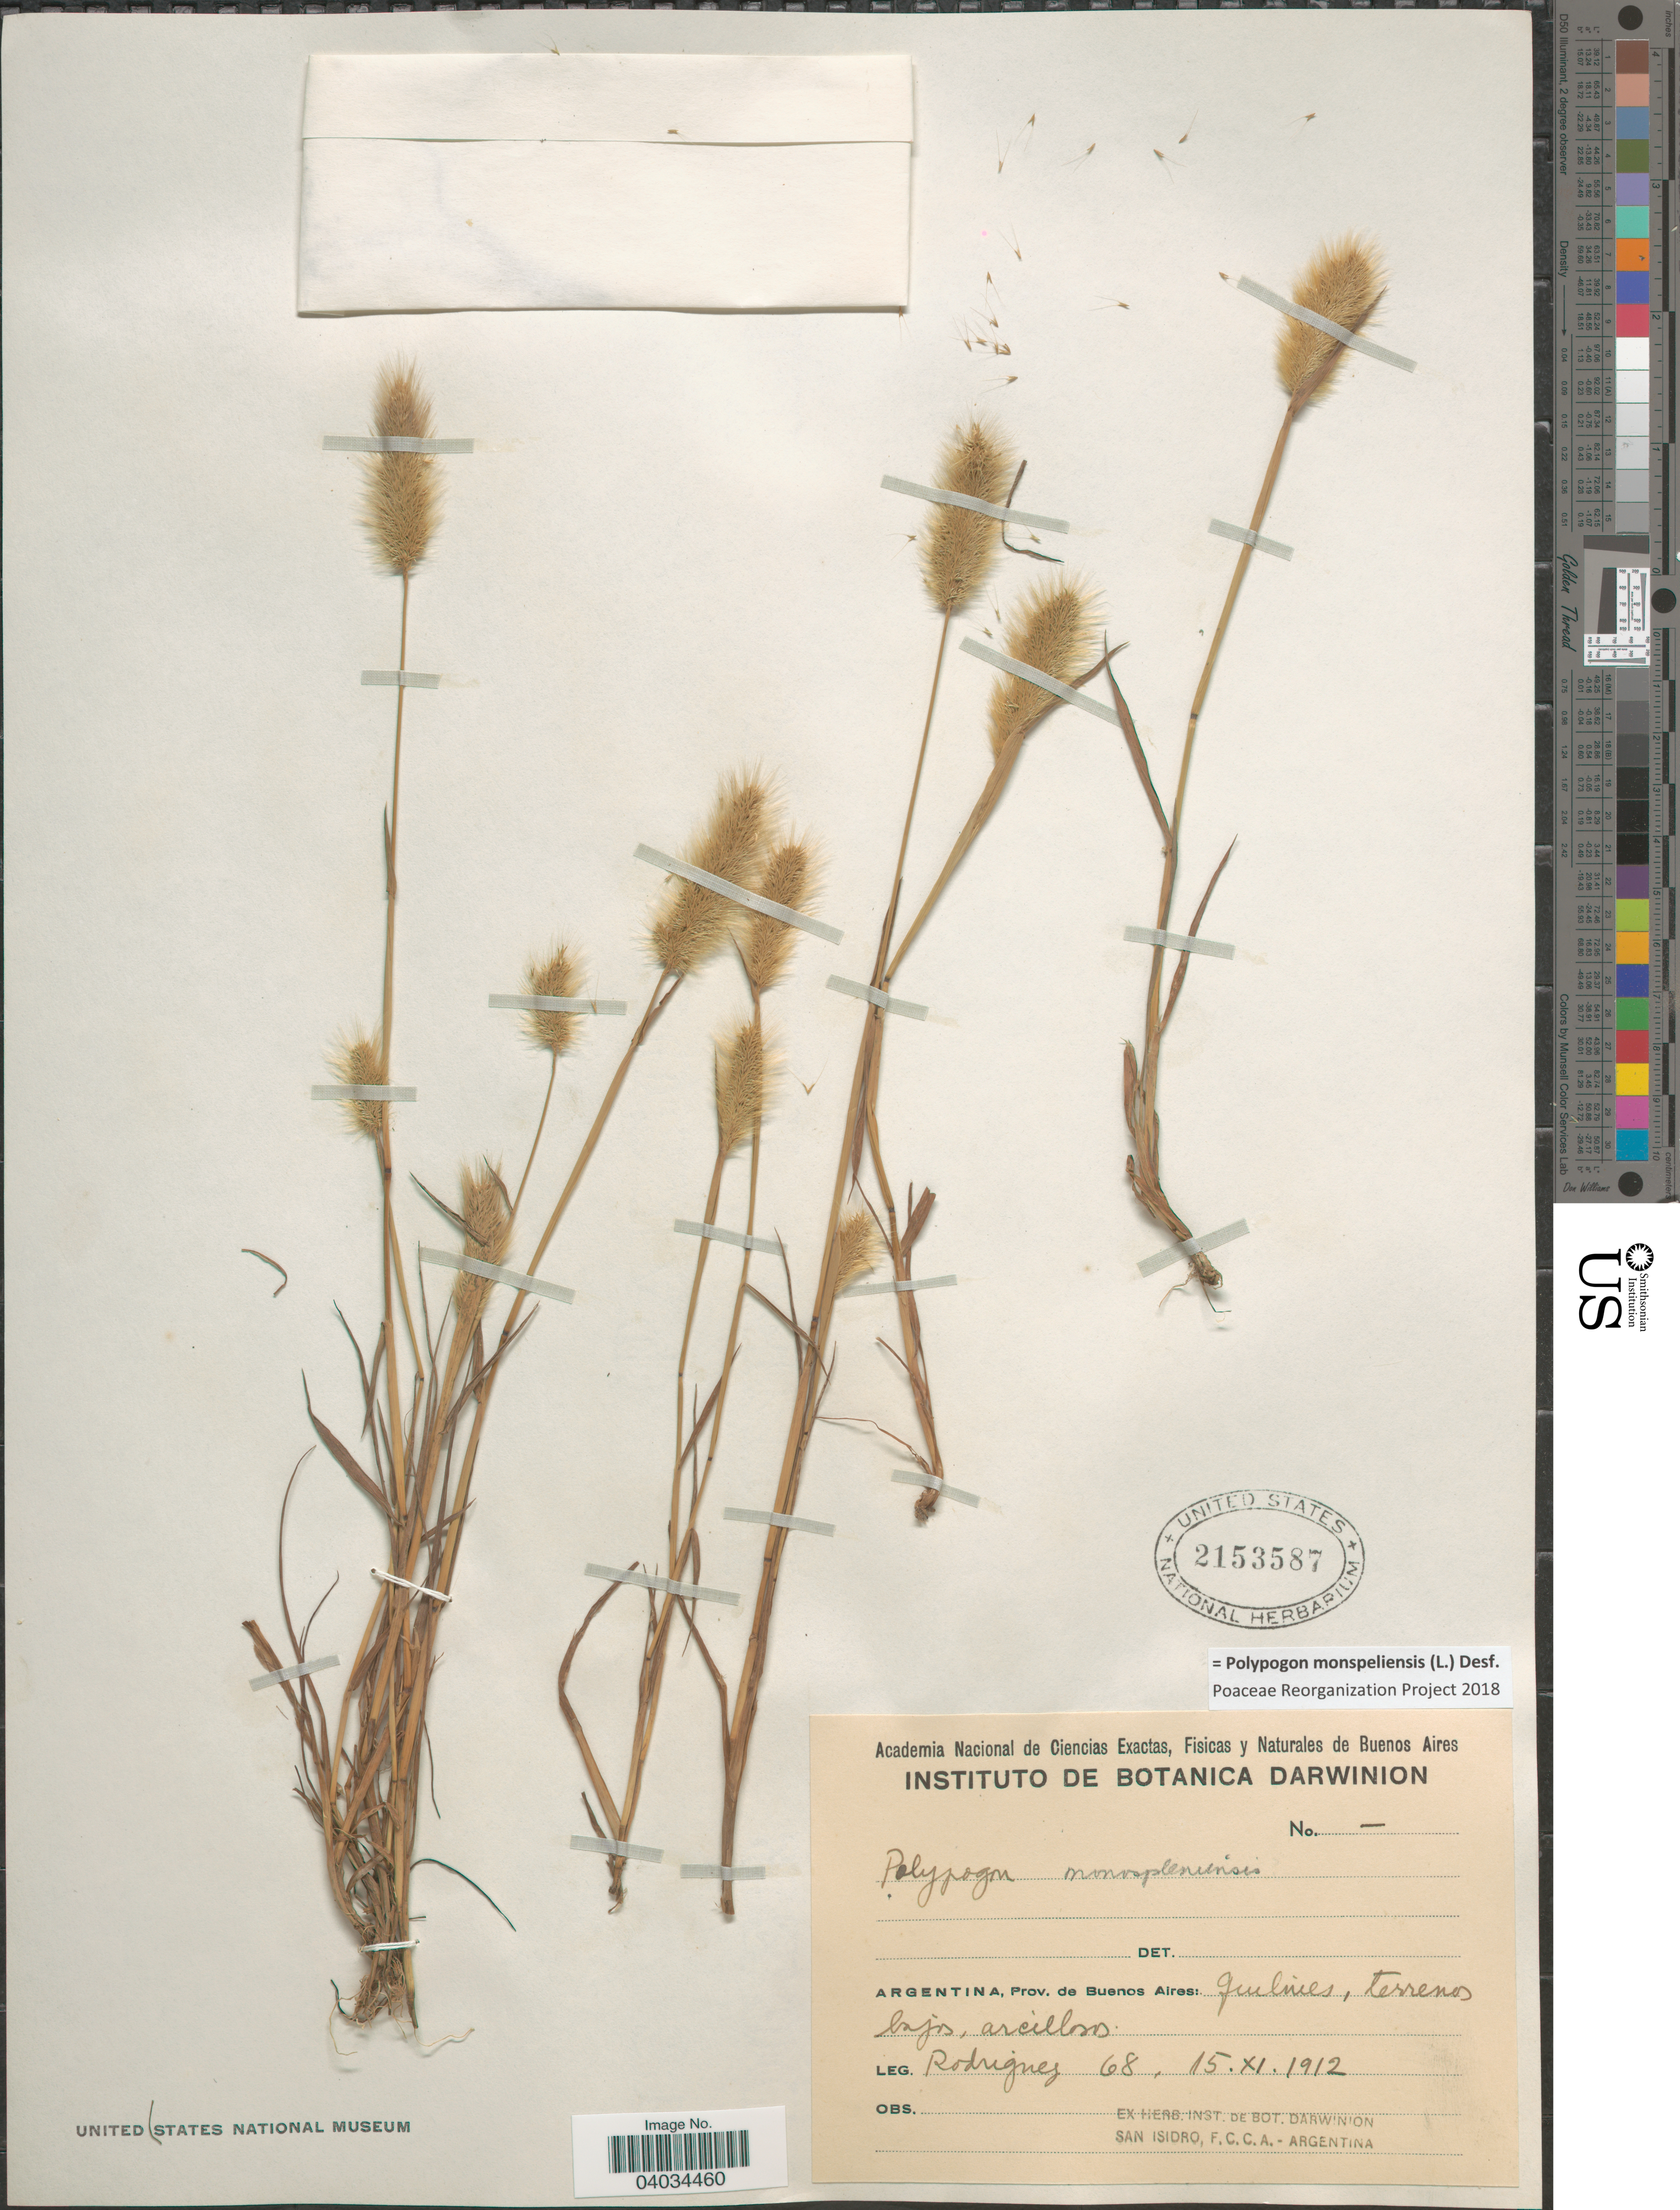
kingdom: Plantae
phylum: Tracheophyta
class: Liliopsida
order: Poales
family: Poaceae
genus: Polypogon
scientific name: Polypogon monspeliensis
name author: (L.) Desf.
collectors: Rodriguez, --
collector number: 68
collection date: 1912-11-15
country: Argentina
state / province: Buenos Aires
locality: Quilmes, terrenos bajos, arcillosos.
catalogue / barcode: US 2153587